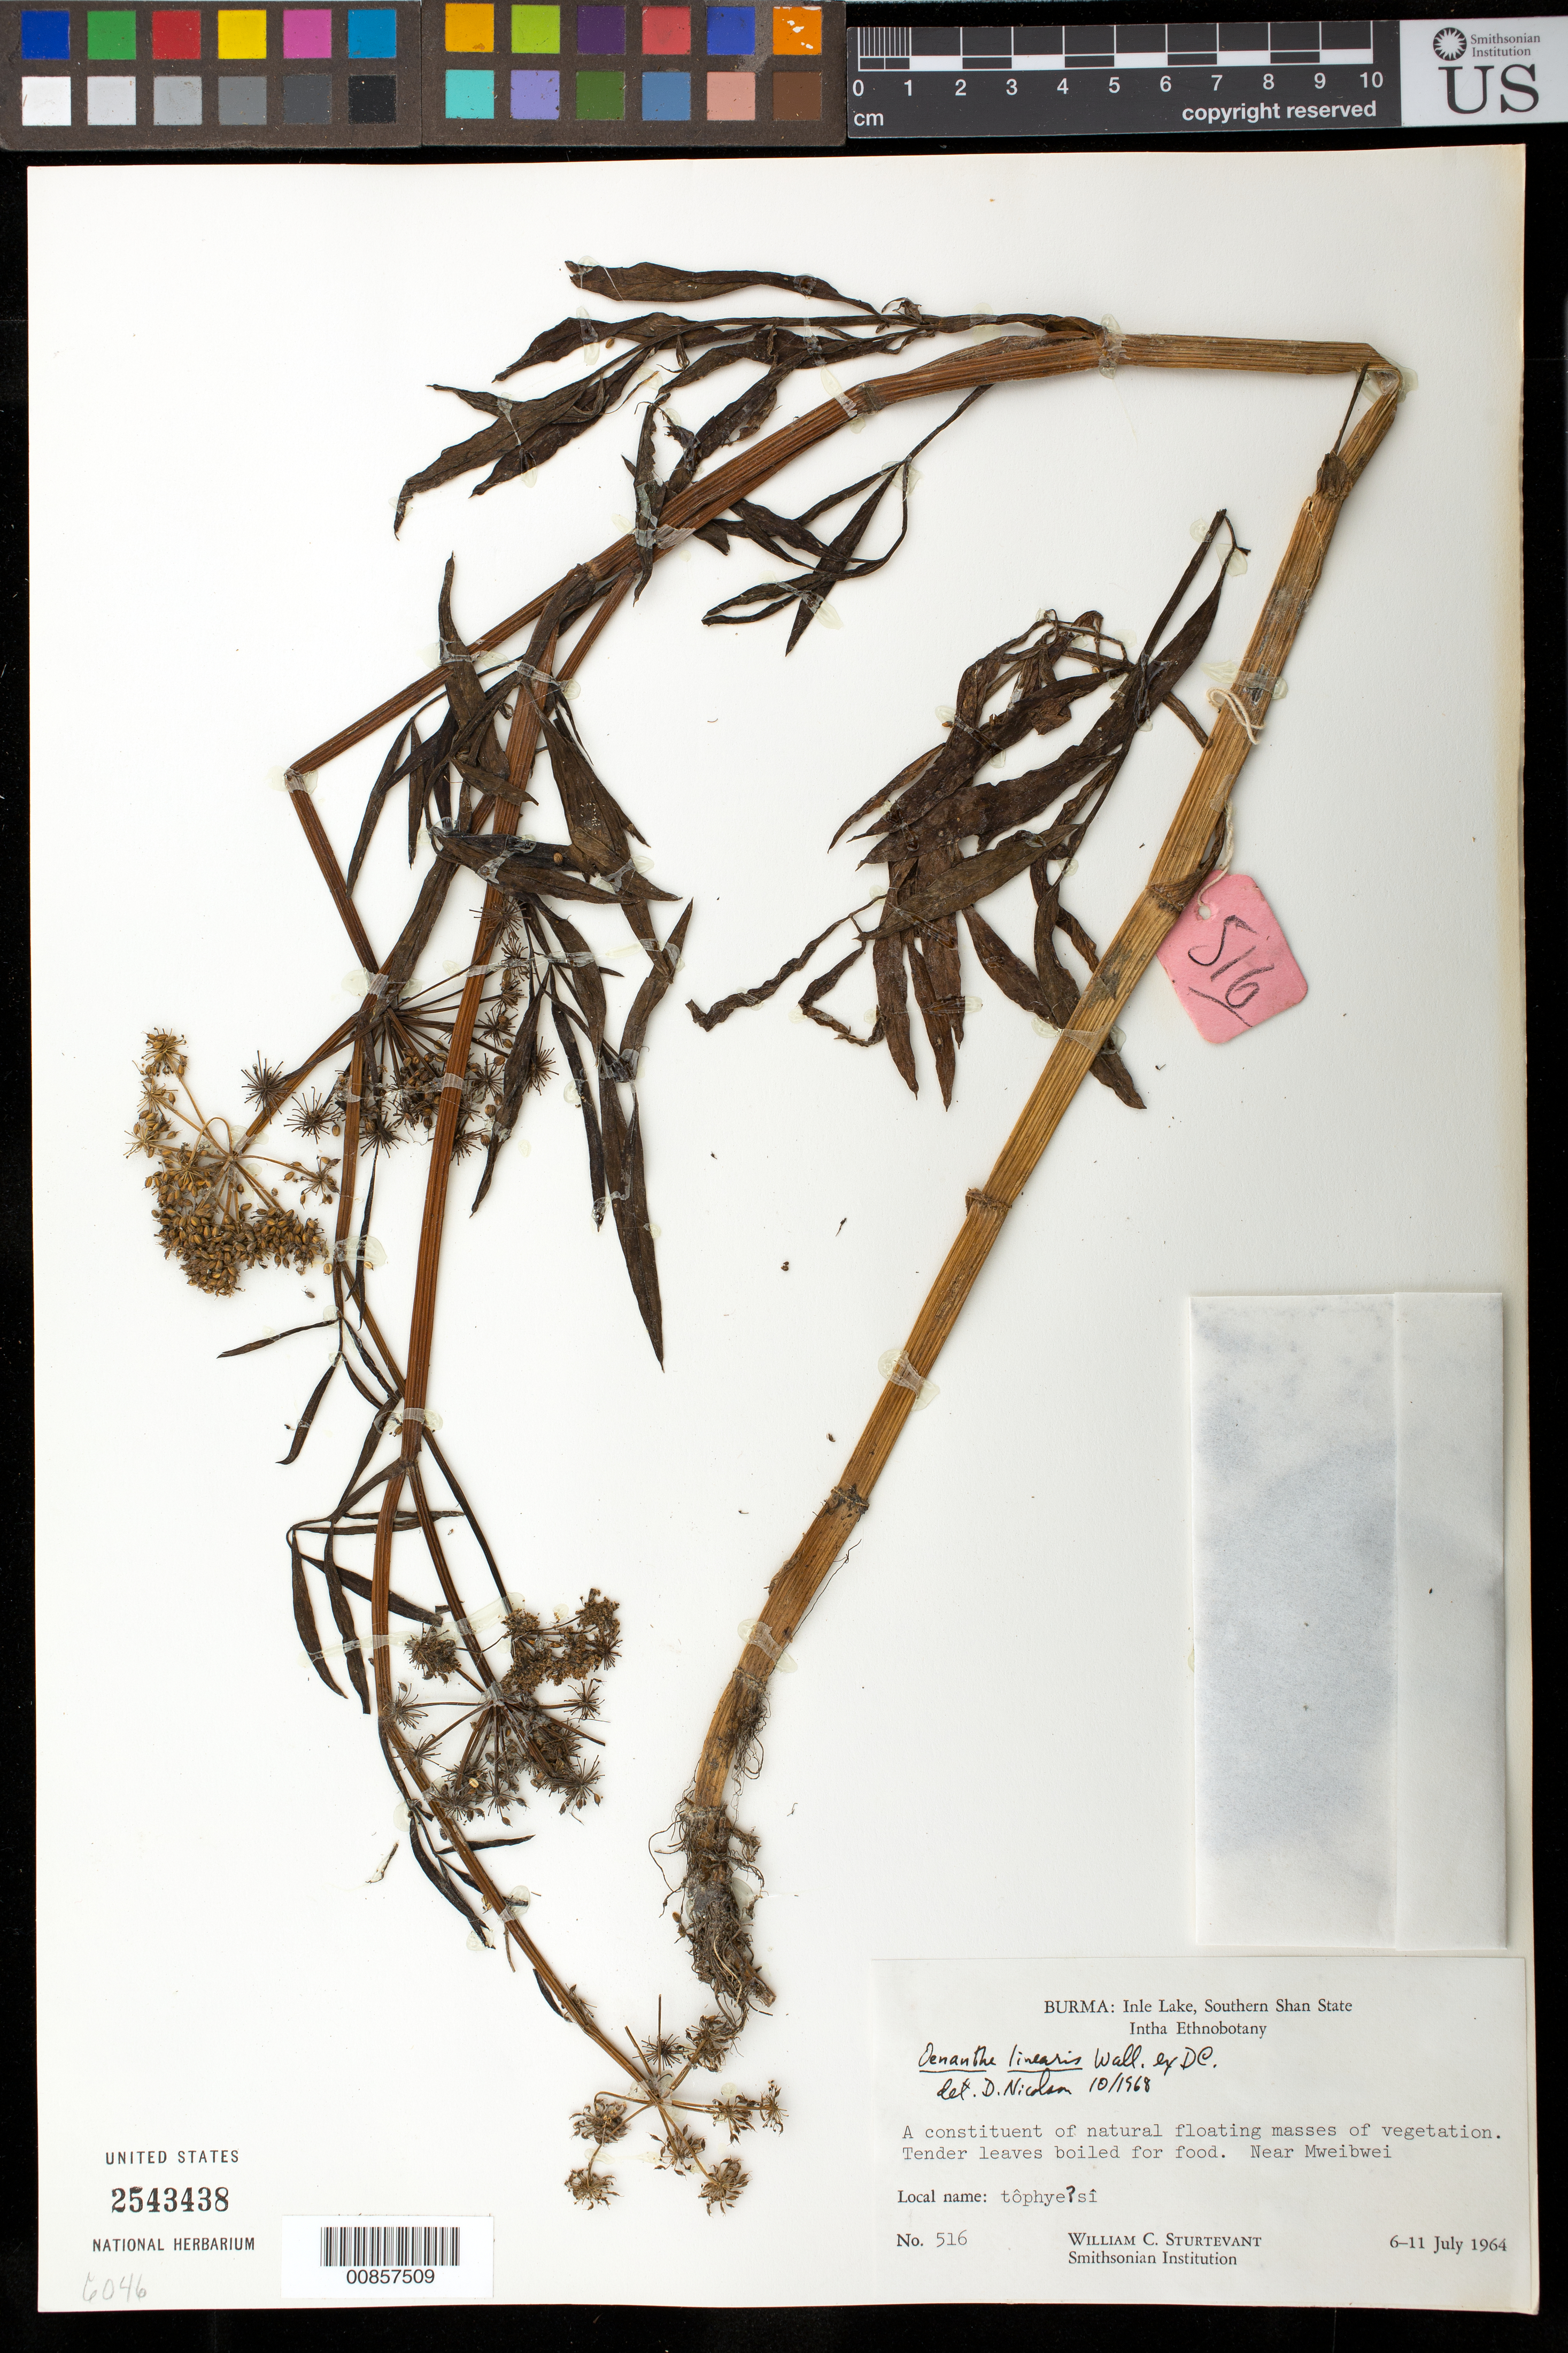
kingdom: Plantae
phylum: Tracheophyta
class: Magnoliopsida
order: Apiales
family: Apiaceae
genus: Oenanthe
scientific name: Oenanthe linearis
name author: Wall. ex DC.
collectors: W. Sturtevant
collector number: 516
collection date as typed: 06 Jul 1964 to 11 Jul 1964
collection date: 1964-07-06/1964-07-11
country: Myanmar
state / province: Shan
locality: Inle Lake, Near Mweibwei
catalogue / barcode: US 2543438